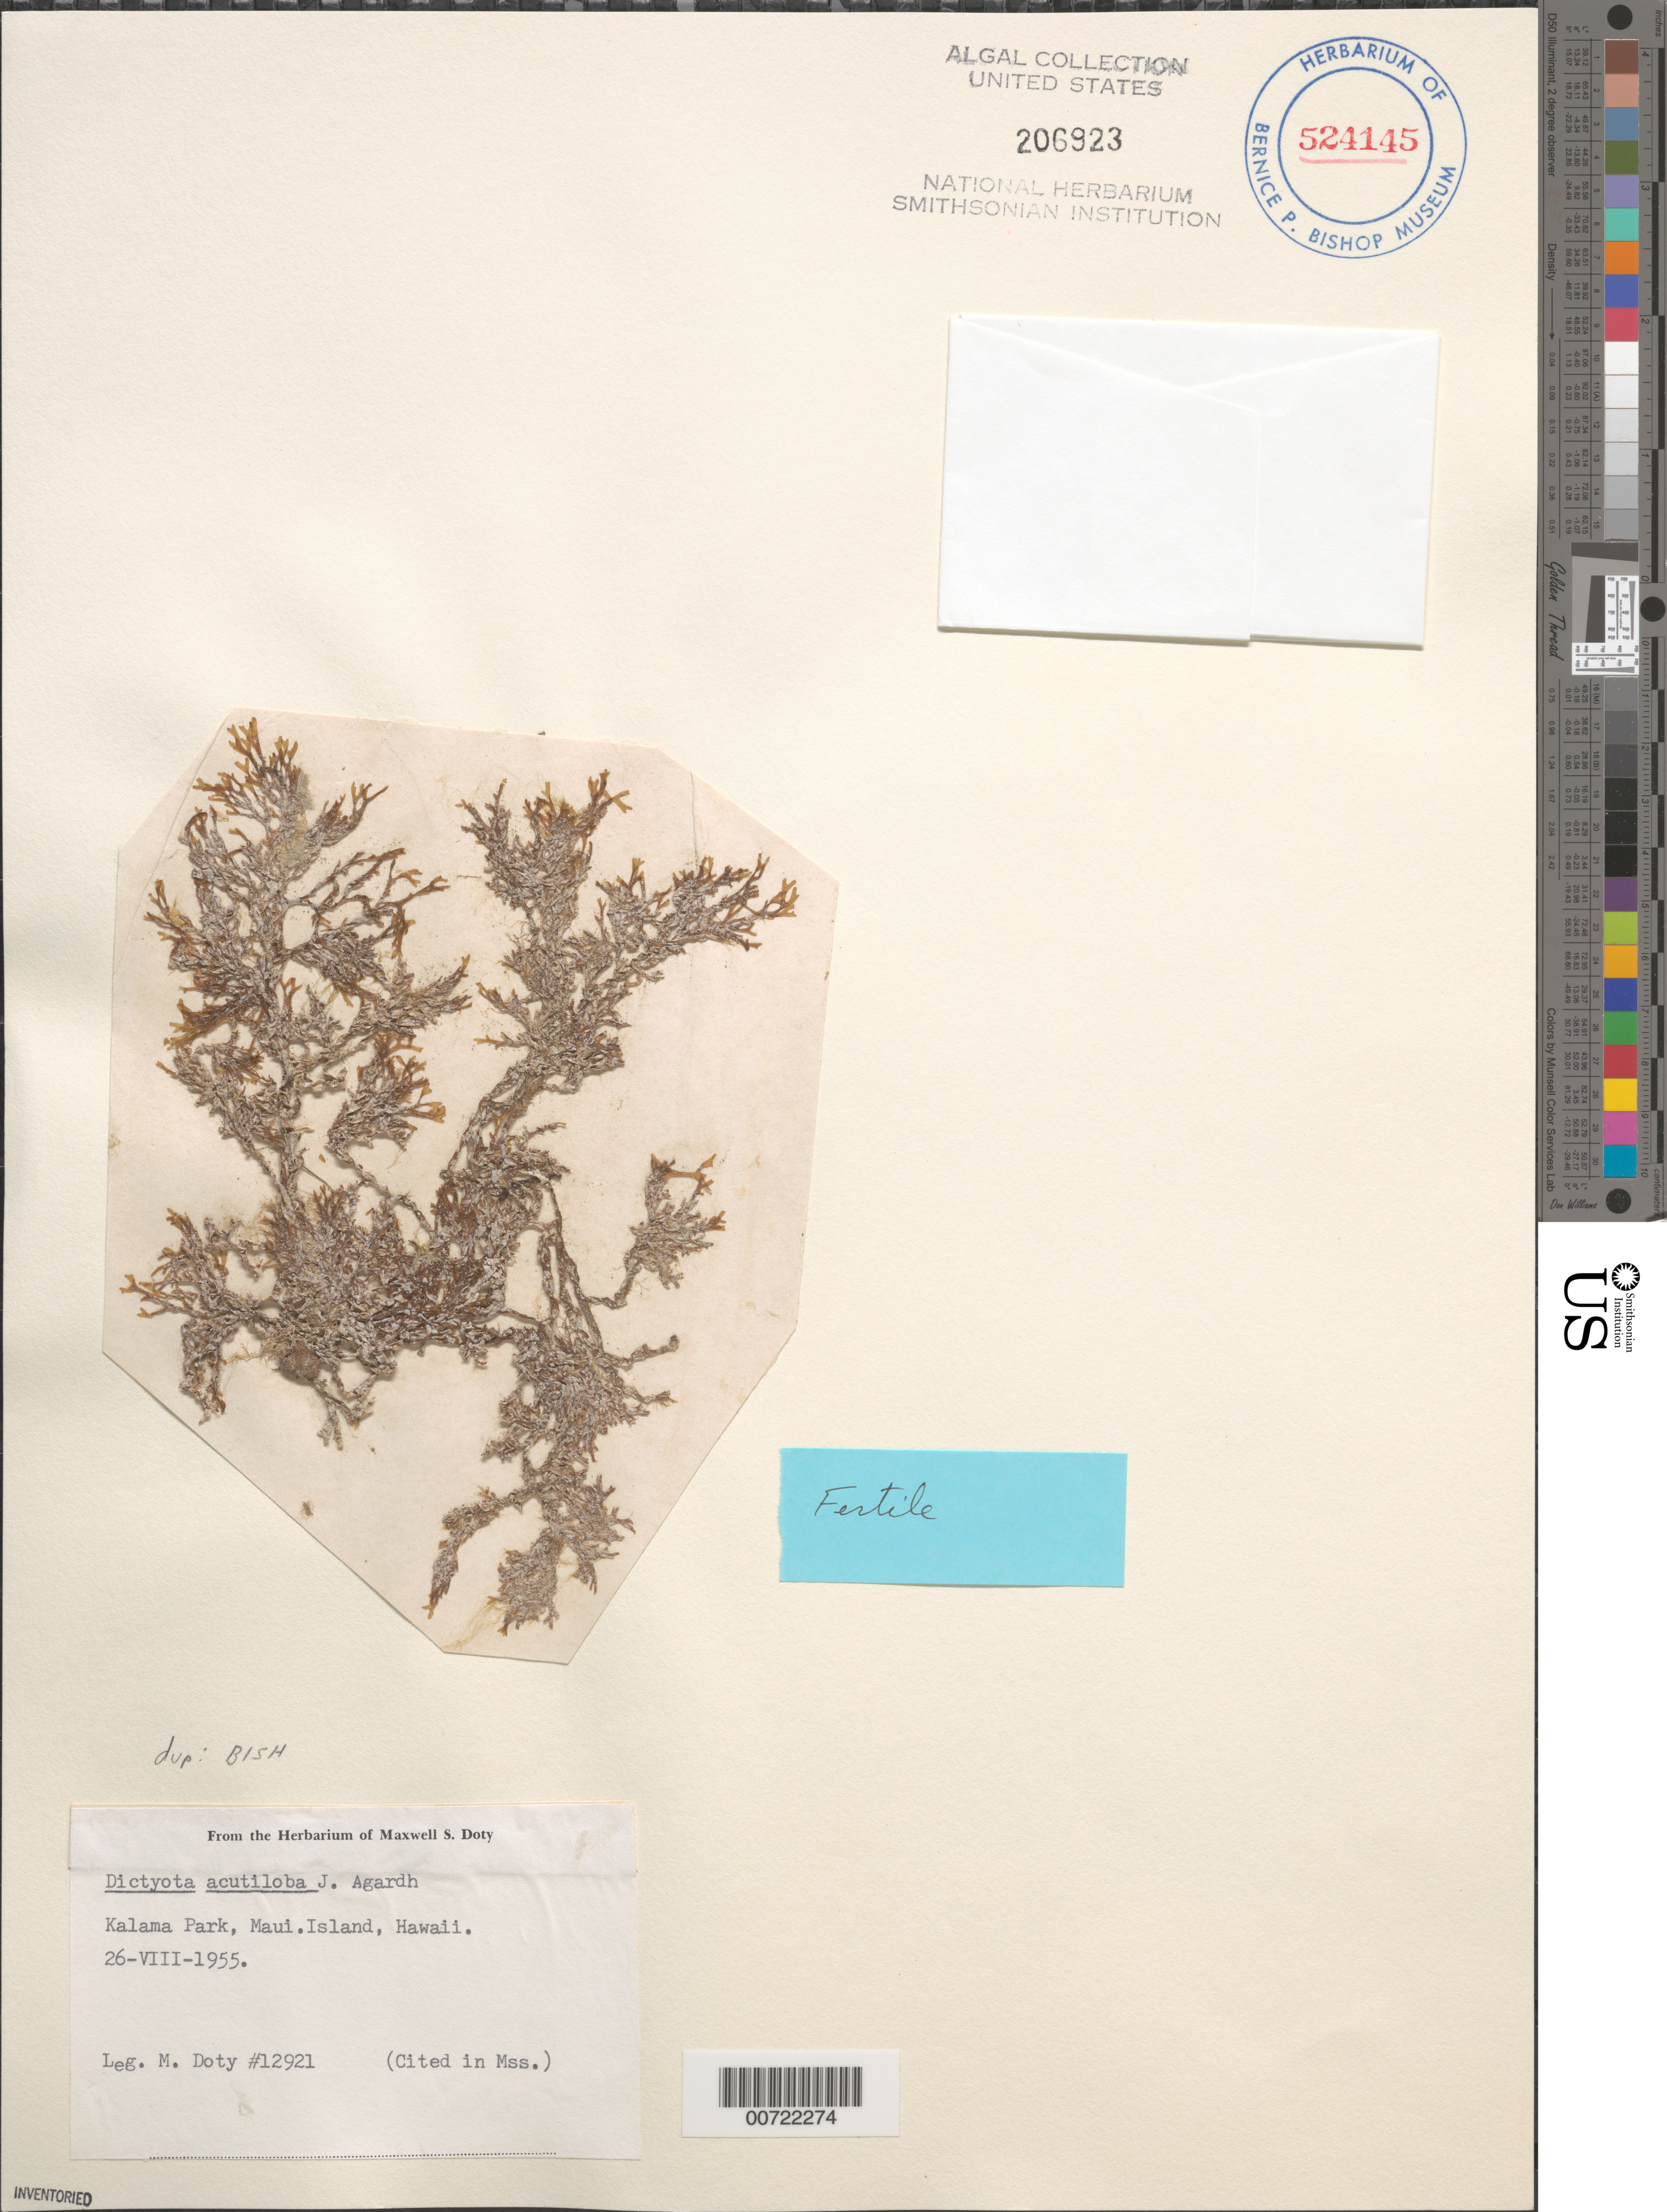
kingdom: Chromista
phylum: Ochrophyta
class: Phaeophyceae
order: Dictyotales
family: Dictyotaceae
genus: Dictyota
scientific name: Dictyota acutiloba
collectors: M. S. Doty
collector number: MSD 12921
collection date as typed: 26 Aug 1955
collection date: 1955-08-26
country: United States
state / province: Hawaii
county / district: Maui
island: Maui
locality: Kalama Park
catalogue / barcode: US 206923